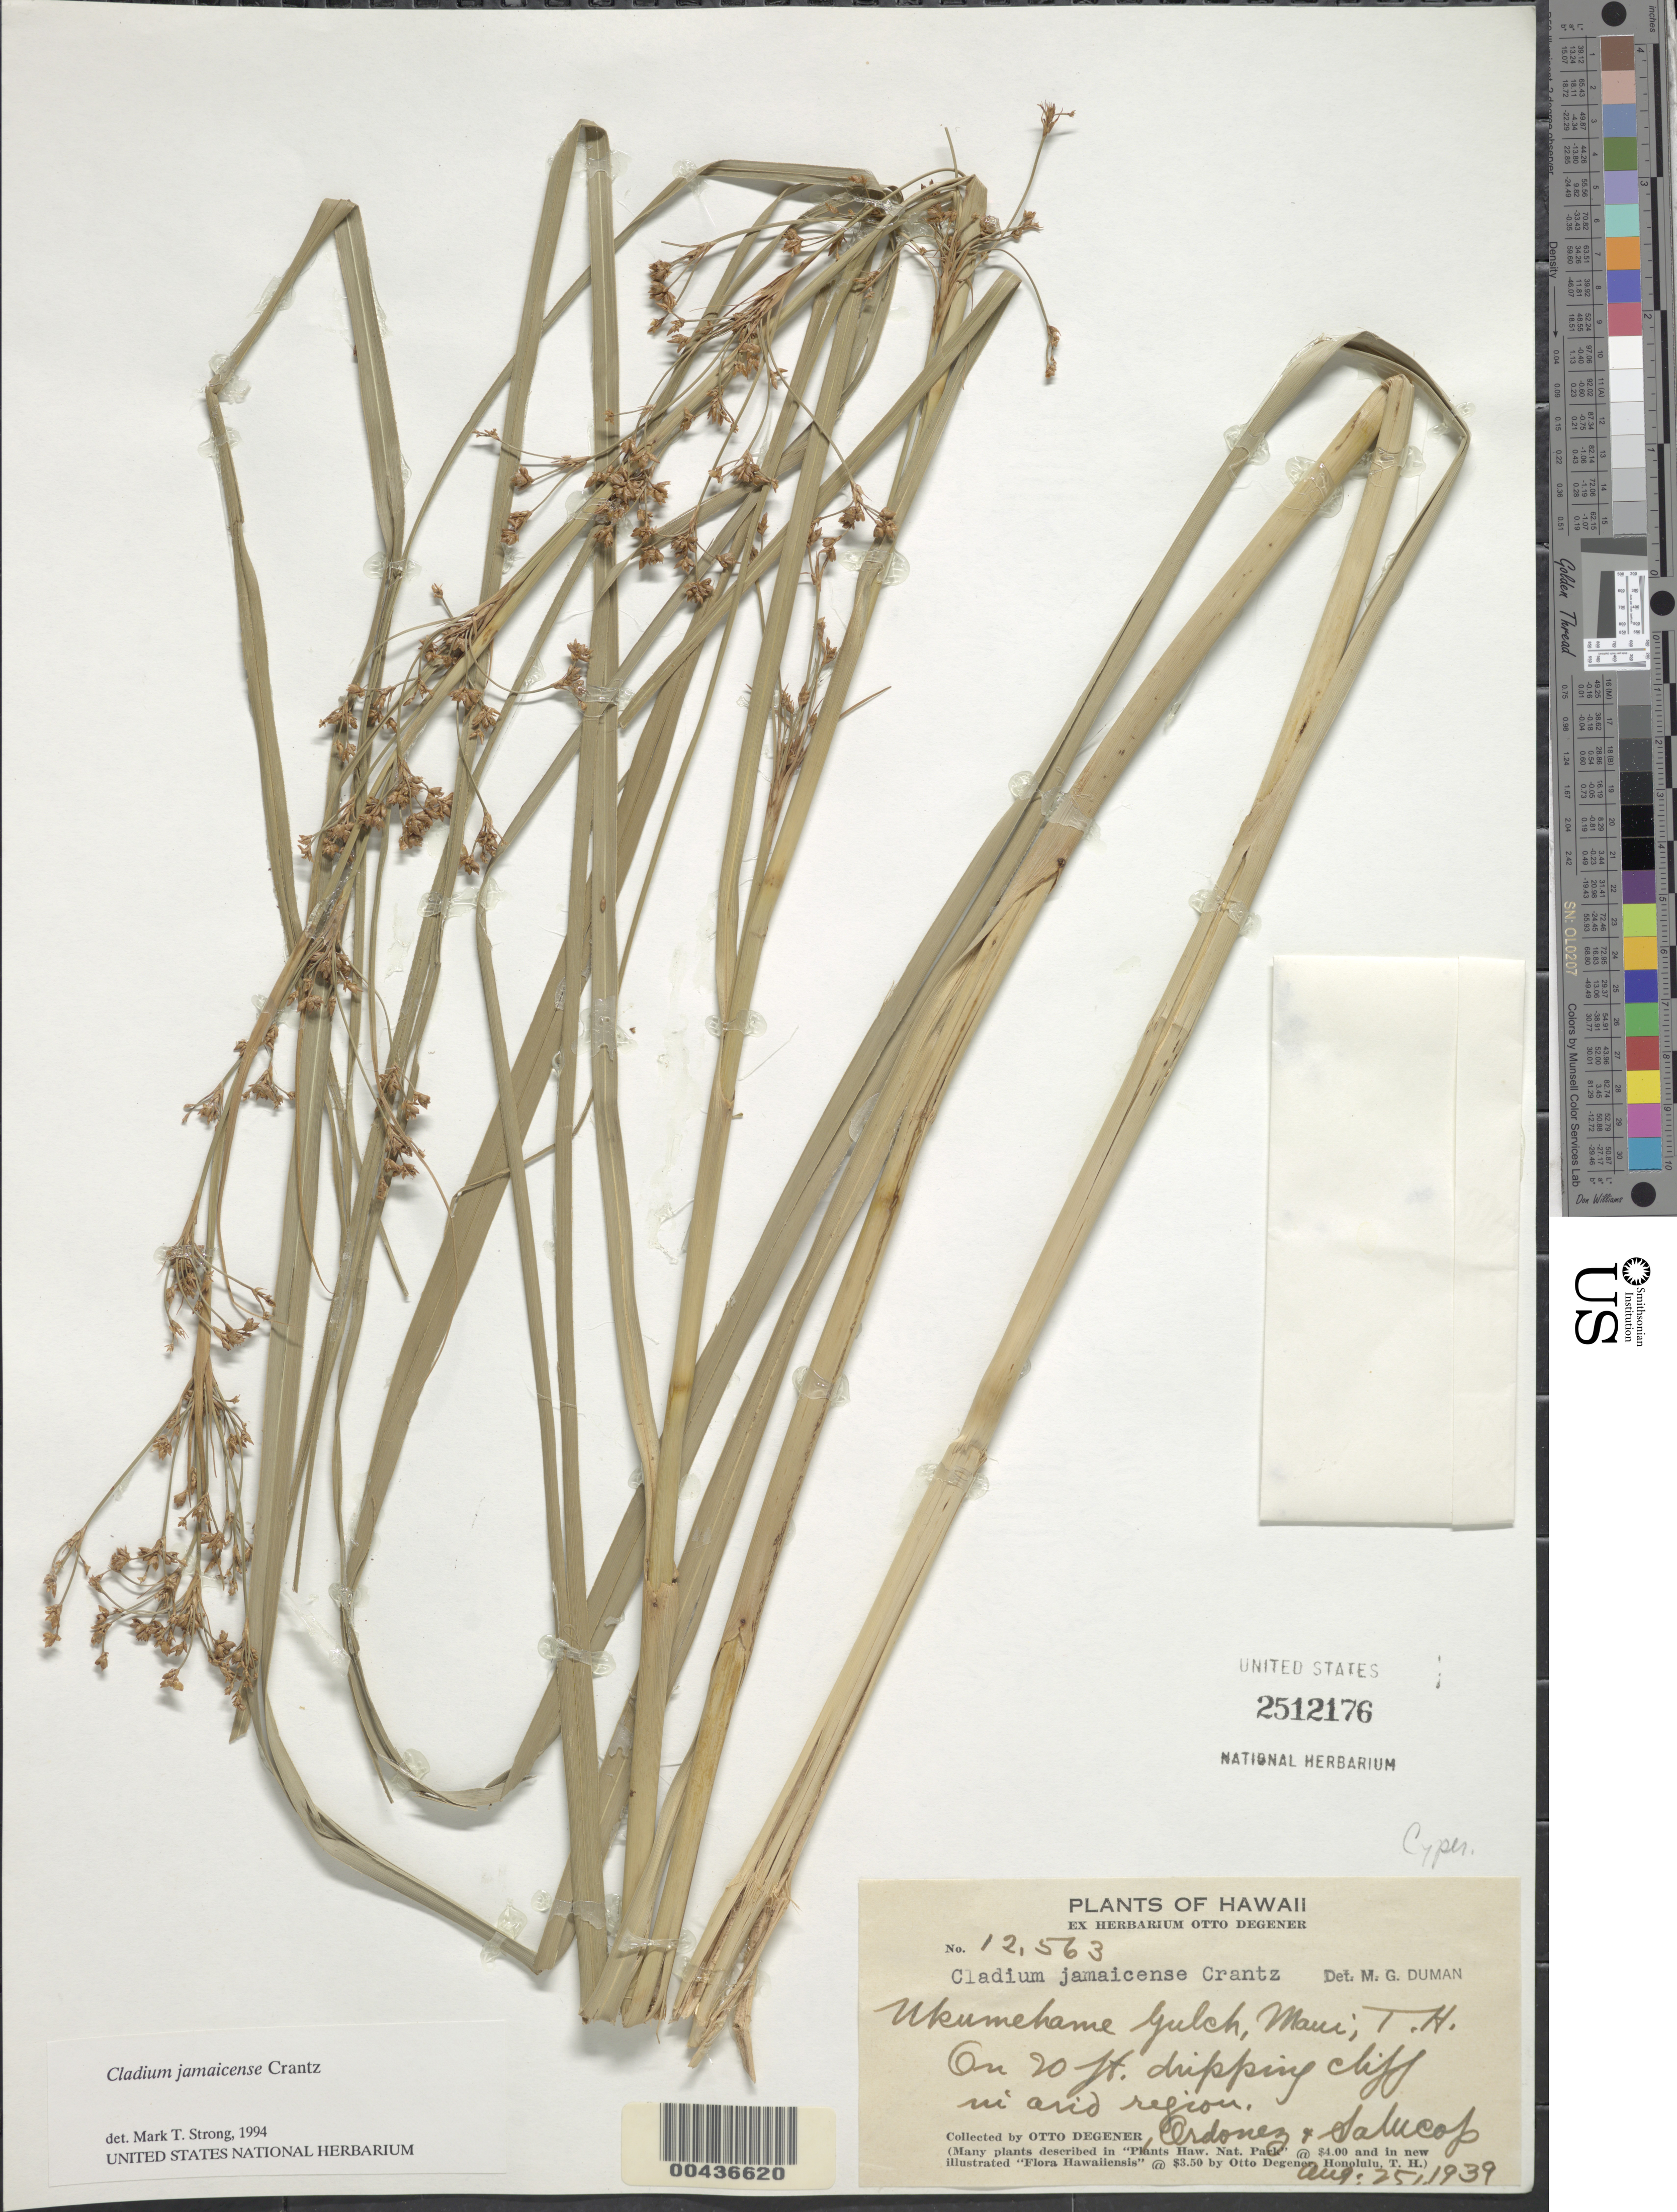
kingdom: Plantae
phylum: Tracheophyta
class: Liliopsida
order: Poales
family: Cyperaceae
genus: Cladium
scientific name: Cladium jamaicense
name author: Crantz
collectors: O. Degener, Ordonez & -- Salucop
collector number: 12563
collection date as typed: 25 Aug 1939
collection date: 1939-08-25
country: United States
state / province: Hawaii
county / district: Maui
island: Maui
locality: Ukumehame Gulch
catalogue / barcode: US 2512176